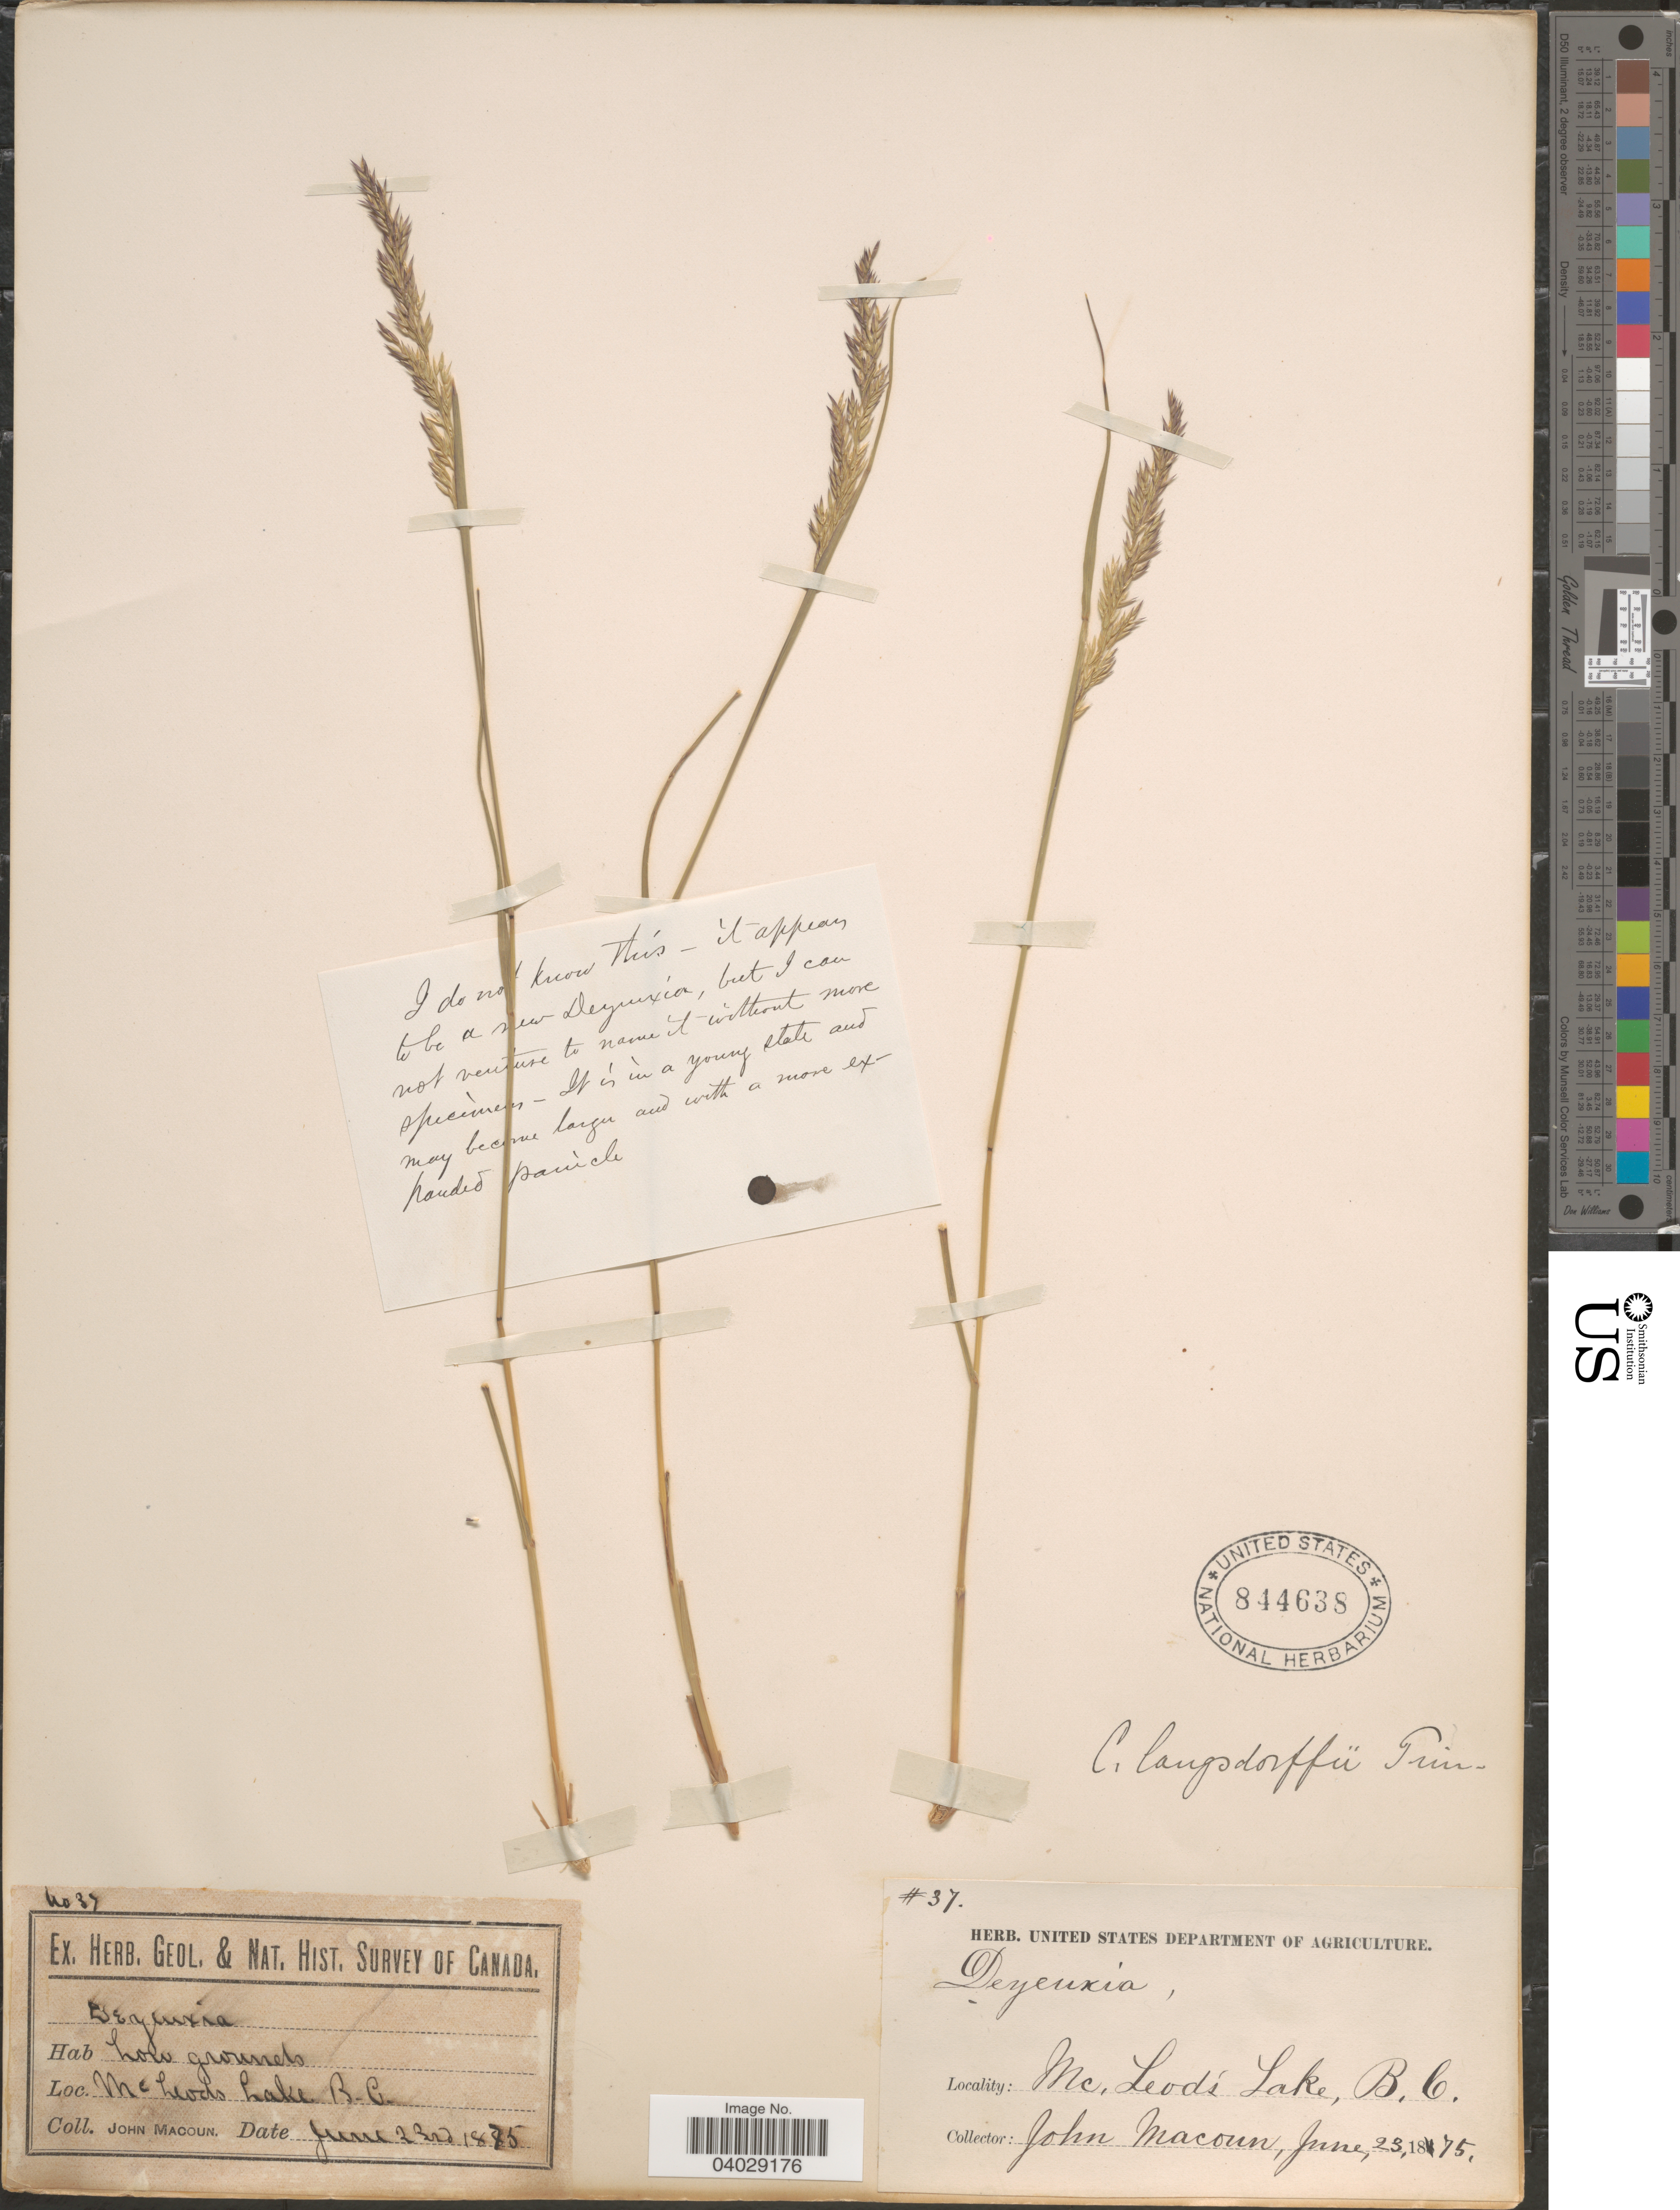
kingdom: Plantae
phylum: Tracheophyta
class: Liliopsida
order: Poales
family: Poaceae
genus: Calamagrostis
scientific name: Calamagrostis neglecta (Ehrh.) Gaertner et al.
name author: (Ehrhart) G. Gaertn. et al.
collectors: J. Macoun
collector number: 37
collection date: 1875-06-23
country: Canada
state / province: British Columbia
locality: McLeod's Lake.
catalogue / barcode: US 844638